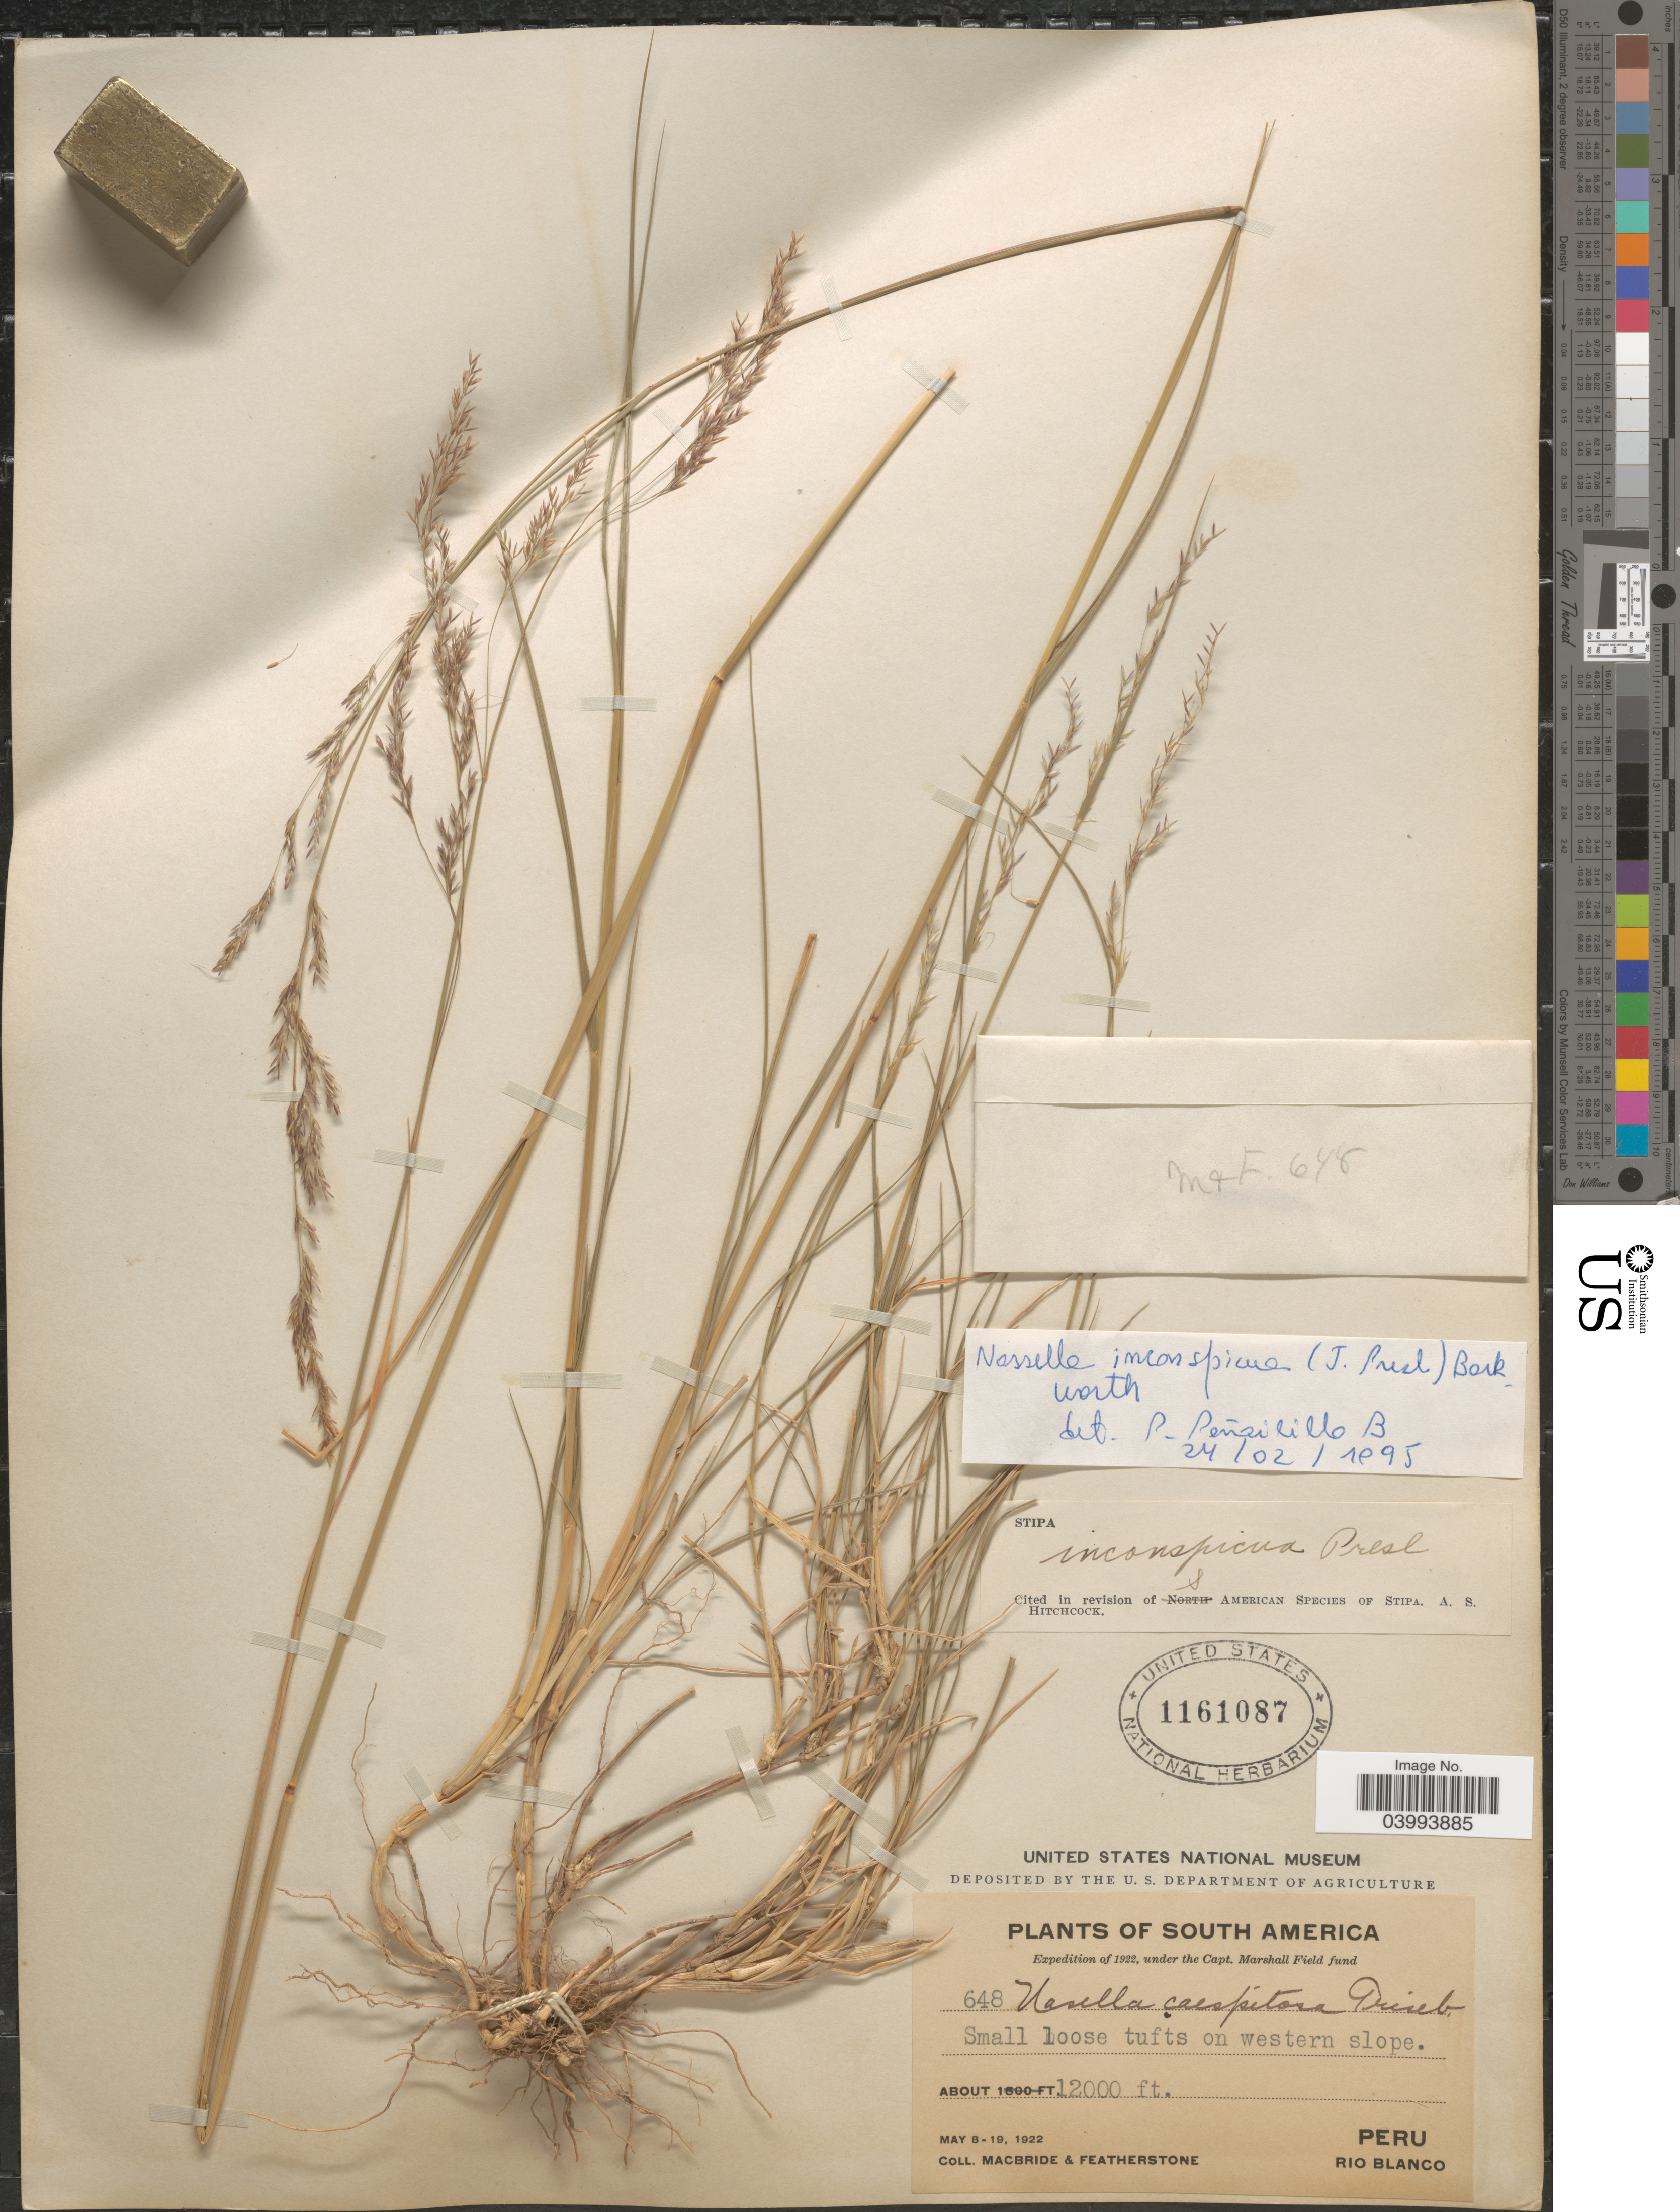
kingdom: Plantae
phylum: Tracheophyta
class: Liliopsida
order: Poales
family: Poaceae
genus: Nassella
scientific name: Nassella inconspicua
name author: (J. Presl) Barkworth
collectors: Macbride, -- & -. Featherstone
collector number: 648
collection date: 1922-05-08/1922-05-19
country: Peru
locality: On western slope. Rio Blanco.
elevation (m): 3658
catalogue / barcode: US 1161087